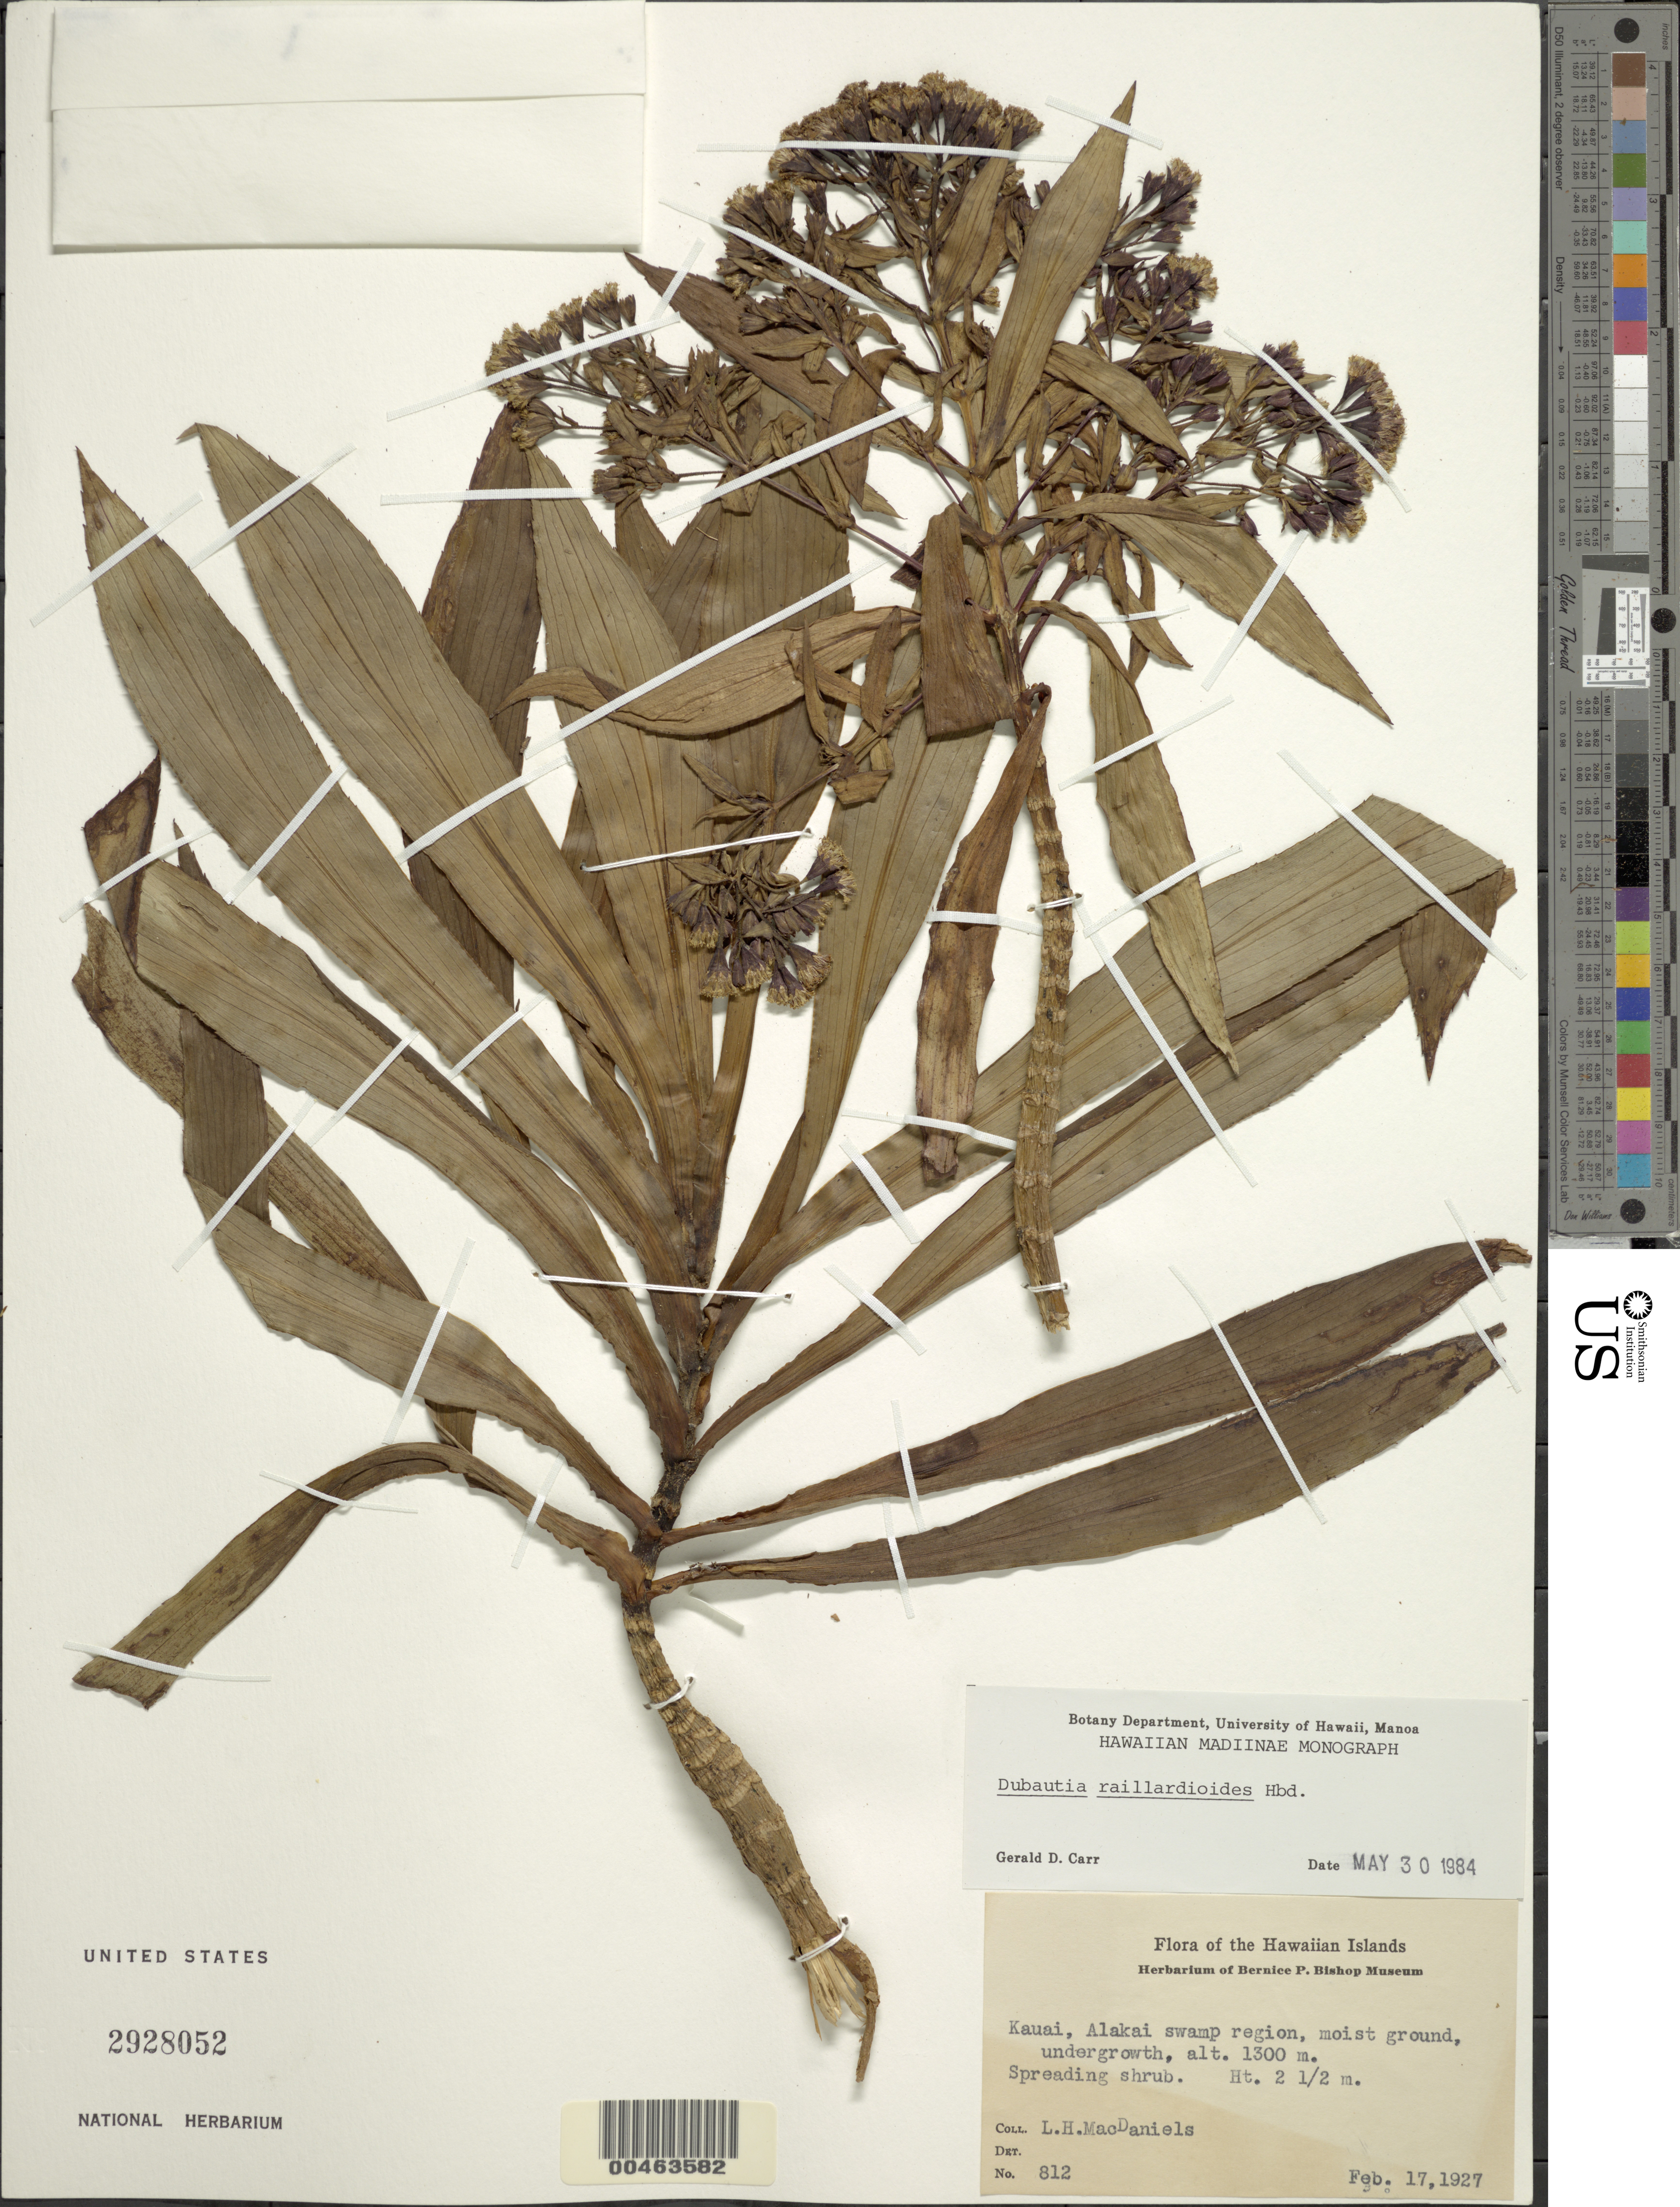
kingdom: Plantae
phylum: Tracheophyta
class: Magnoliopsida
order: Asterales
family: Asteraceae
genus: Dubautia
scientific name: Dubautia raillardioides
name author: Hillebr.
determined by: Carr, G. D.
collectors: L. MacDaniels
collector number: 812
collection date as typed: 17 Feb 1927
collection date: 1927-02-17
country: United States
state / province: Hawaii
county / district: Kauai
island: Kaua'i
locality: Alakai swamp region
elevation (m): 1300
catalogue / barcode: US 2928052